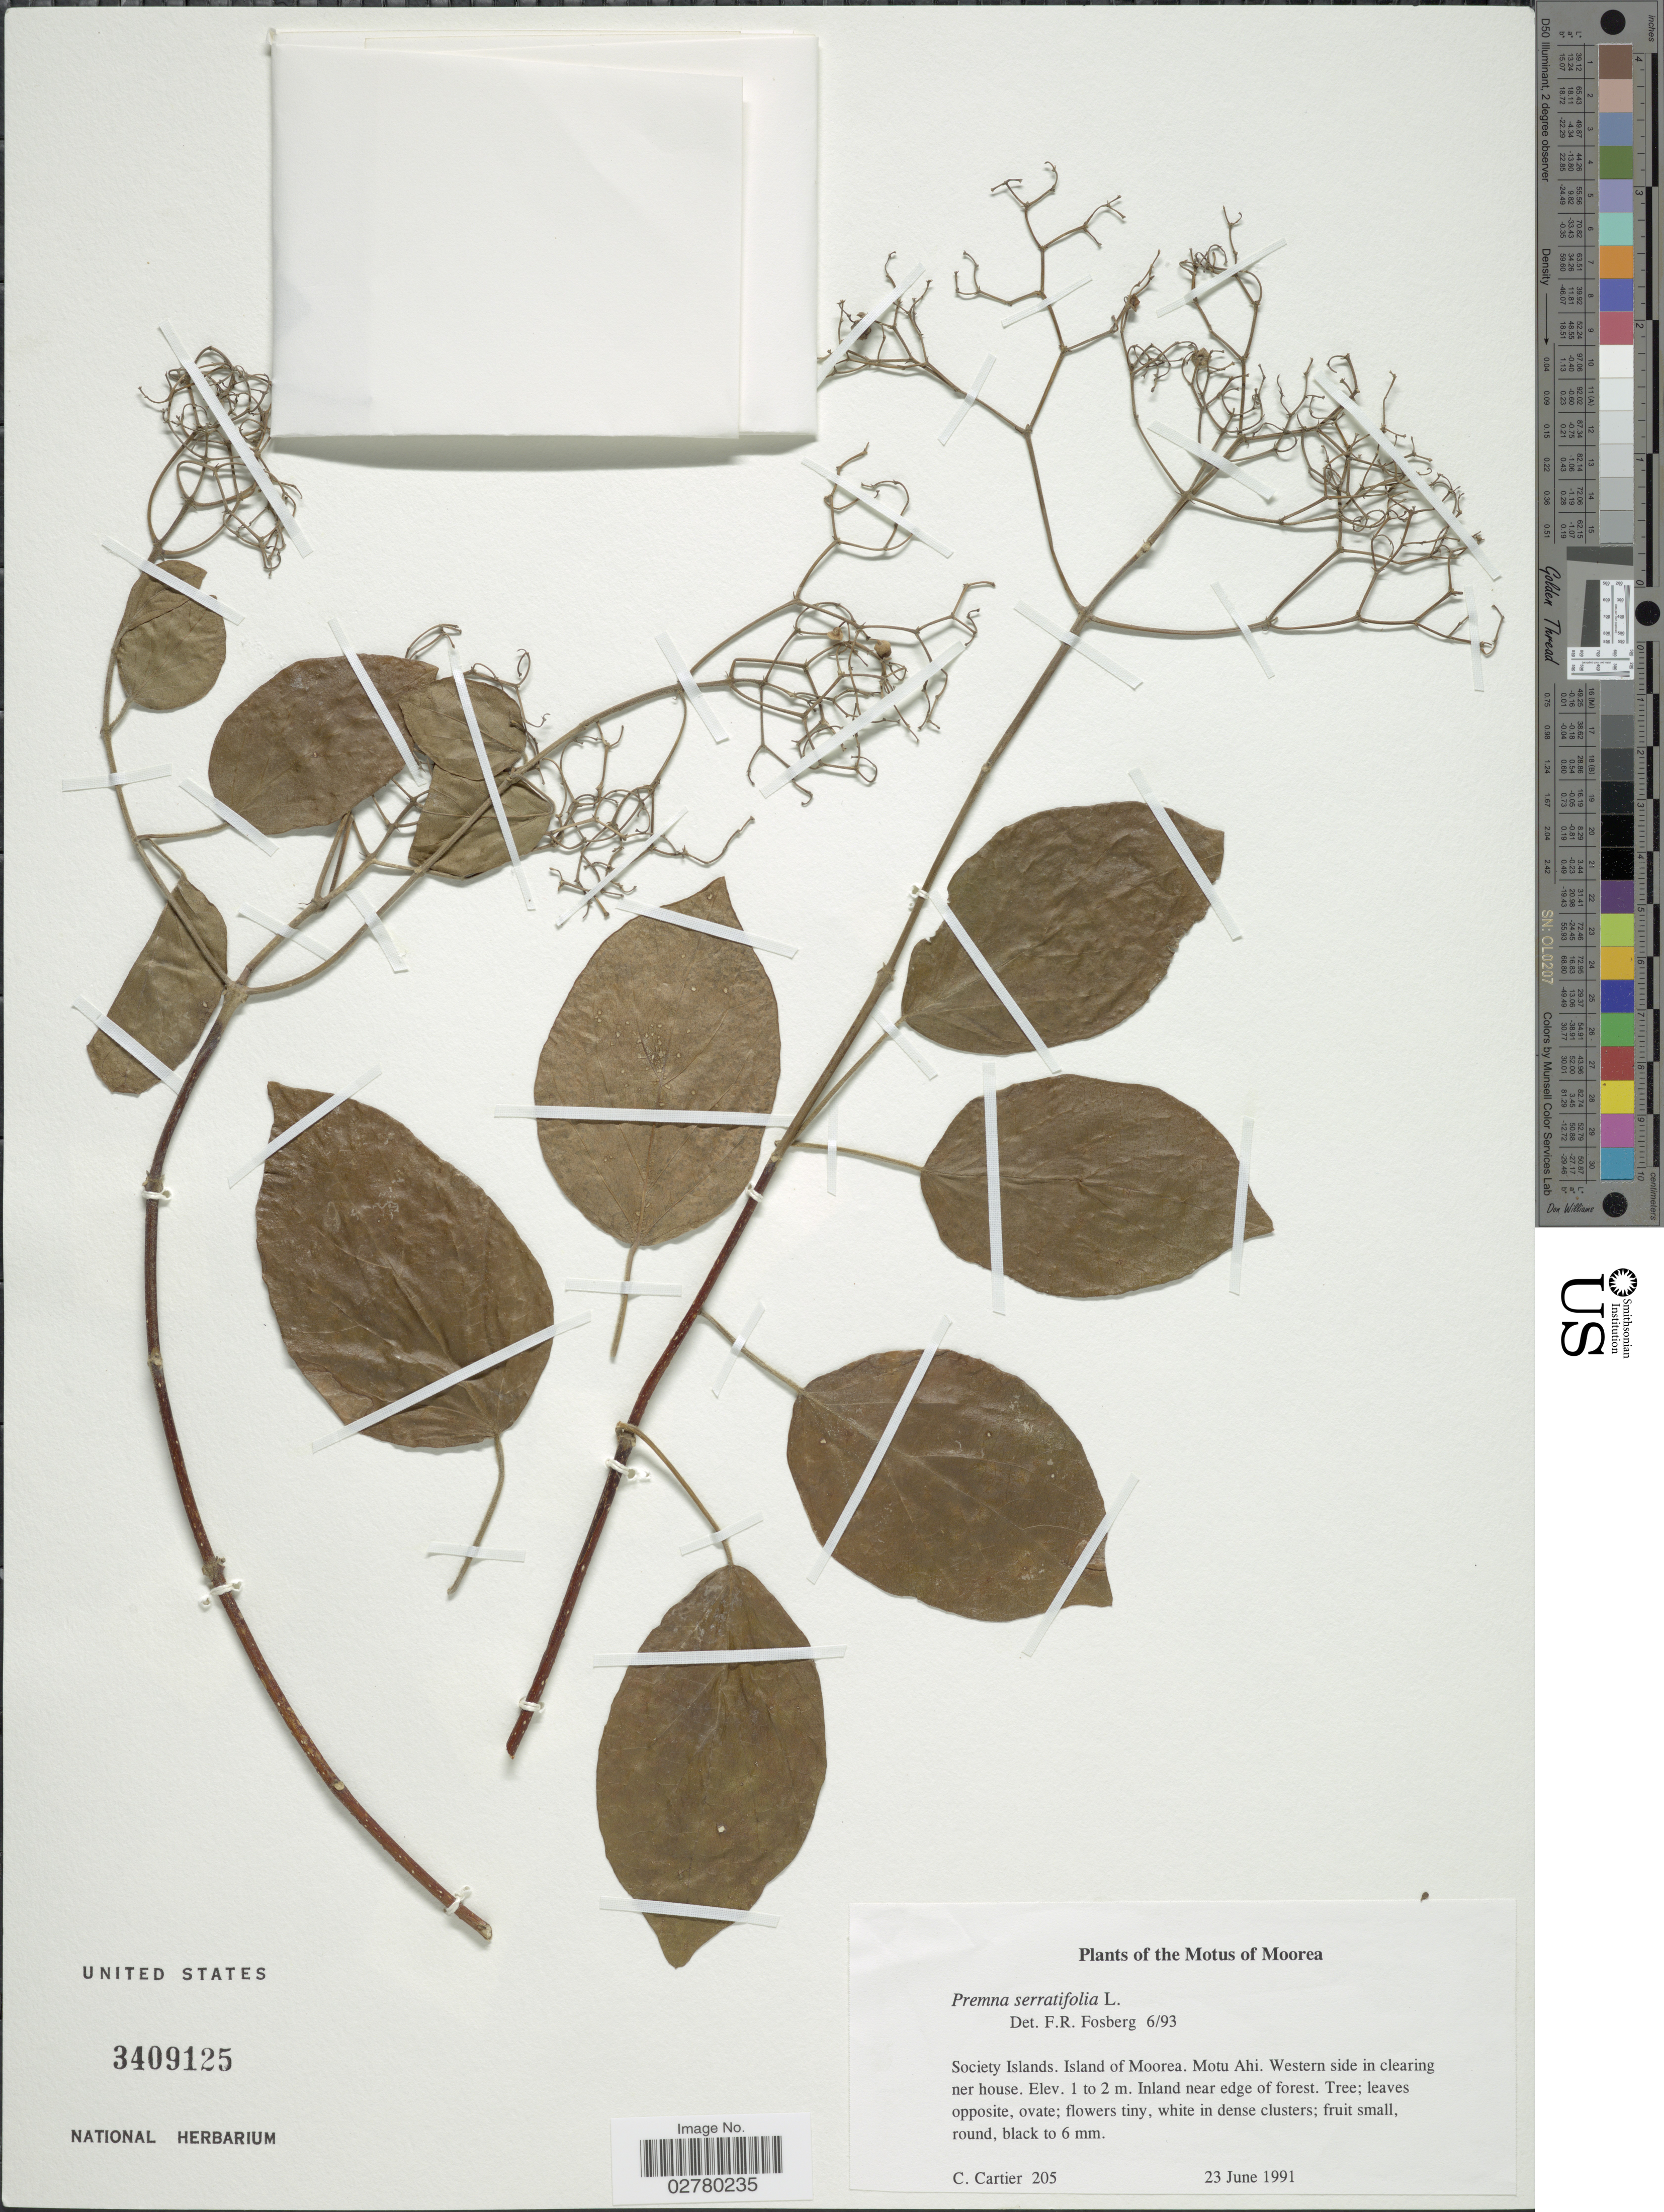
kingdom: Plantae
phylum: Tracheophyta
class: Magnoliopsida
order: Lamiales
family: Lamiaceae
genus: Premna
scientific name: Premna serratifolia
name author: L.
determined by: Fosberg, F. R.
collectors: C. Cartier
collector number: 205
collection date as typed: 23 Jun 1991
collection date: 1991-06-23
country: French Polynesia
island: Moorea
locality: Western side in clearing near house, Ahi [Society Is.]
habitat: Inland near edge of forest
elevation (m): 1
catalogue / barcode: US 3409125